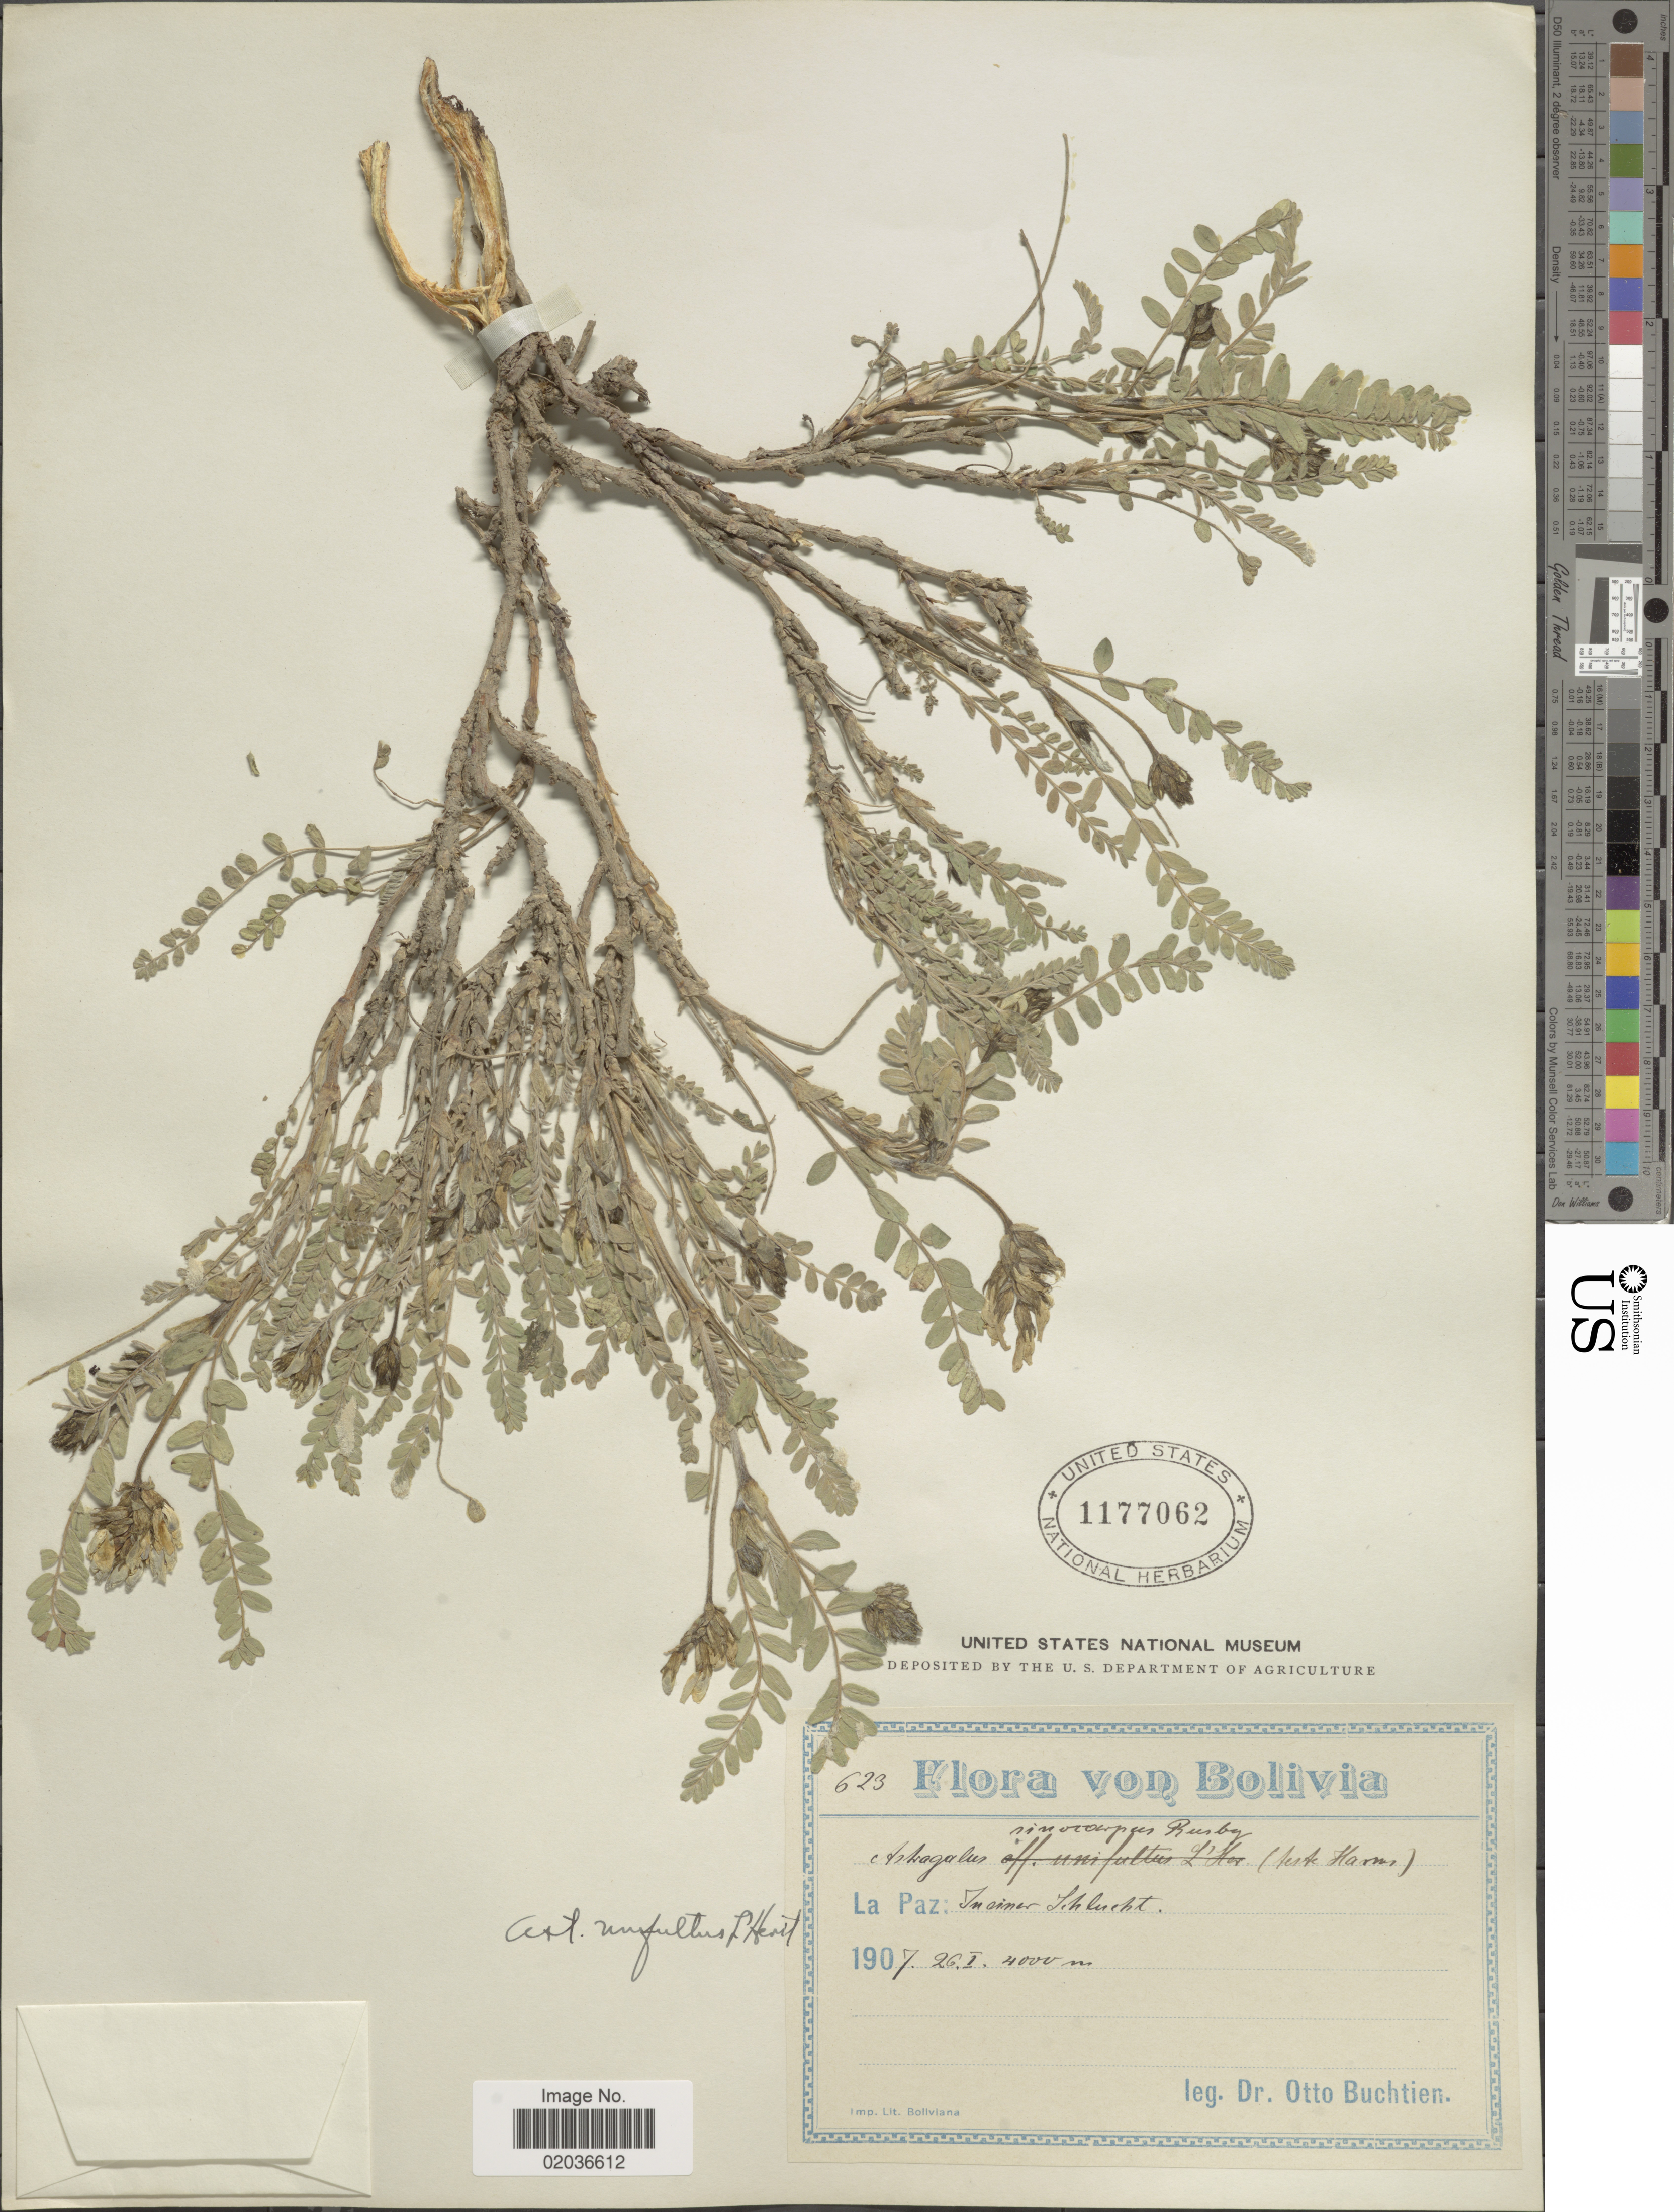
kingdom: Plantae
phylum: Tracheophyta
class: Magnoliopsida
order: Fabales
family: Fabaceae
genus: Astragalus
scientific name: Astragalus garbancillo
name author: Cav.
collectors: O. Buchtien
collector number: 623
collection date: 1907-01-26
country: Bolivia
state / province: La Paz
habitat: Im einer Schlucht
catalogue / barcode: US 1177062